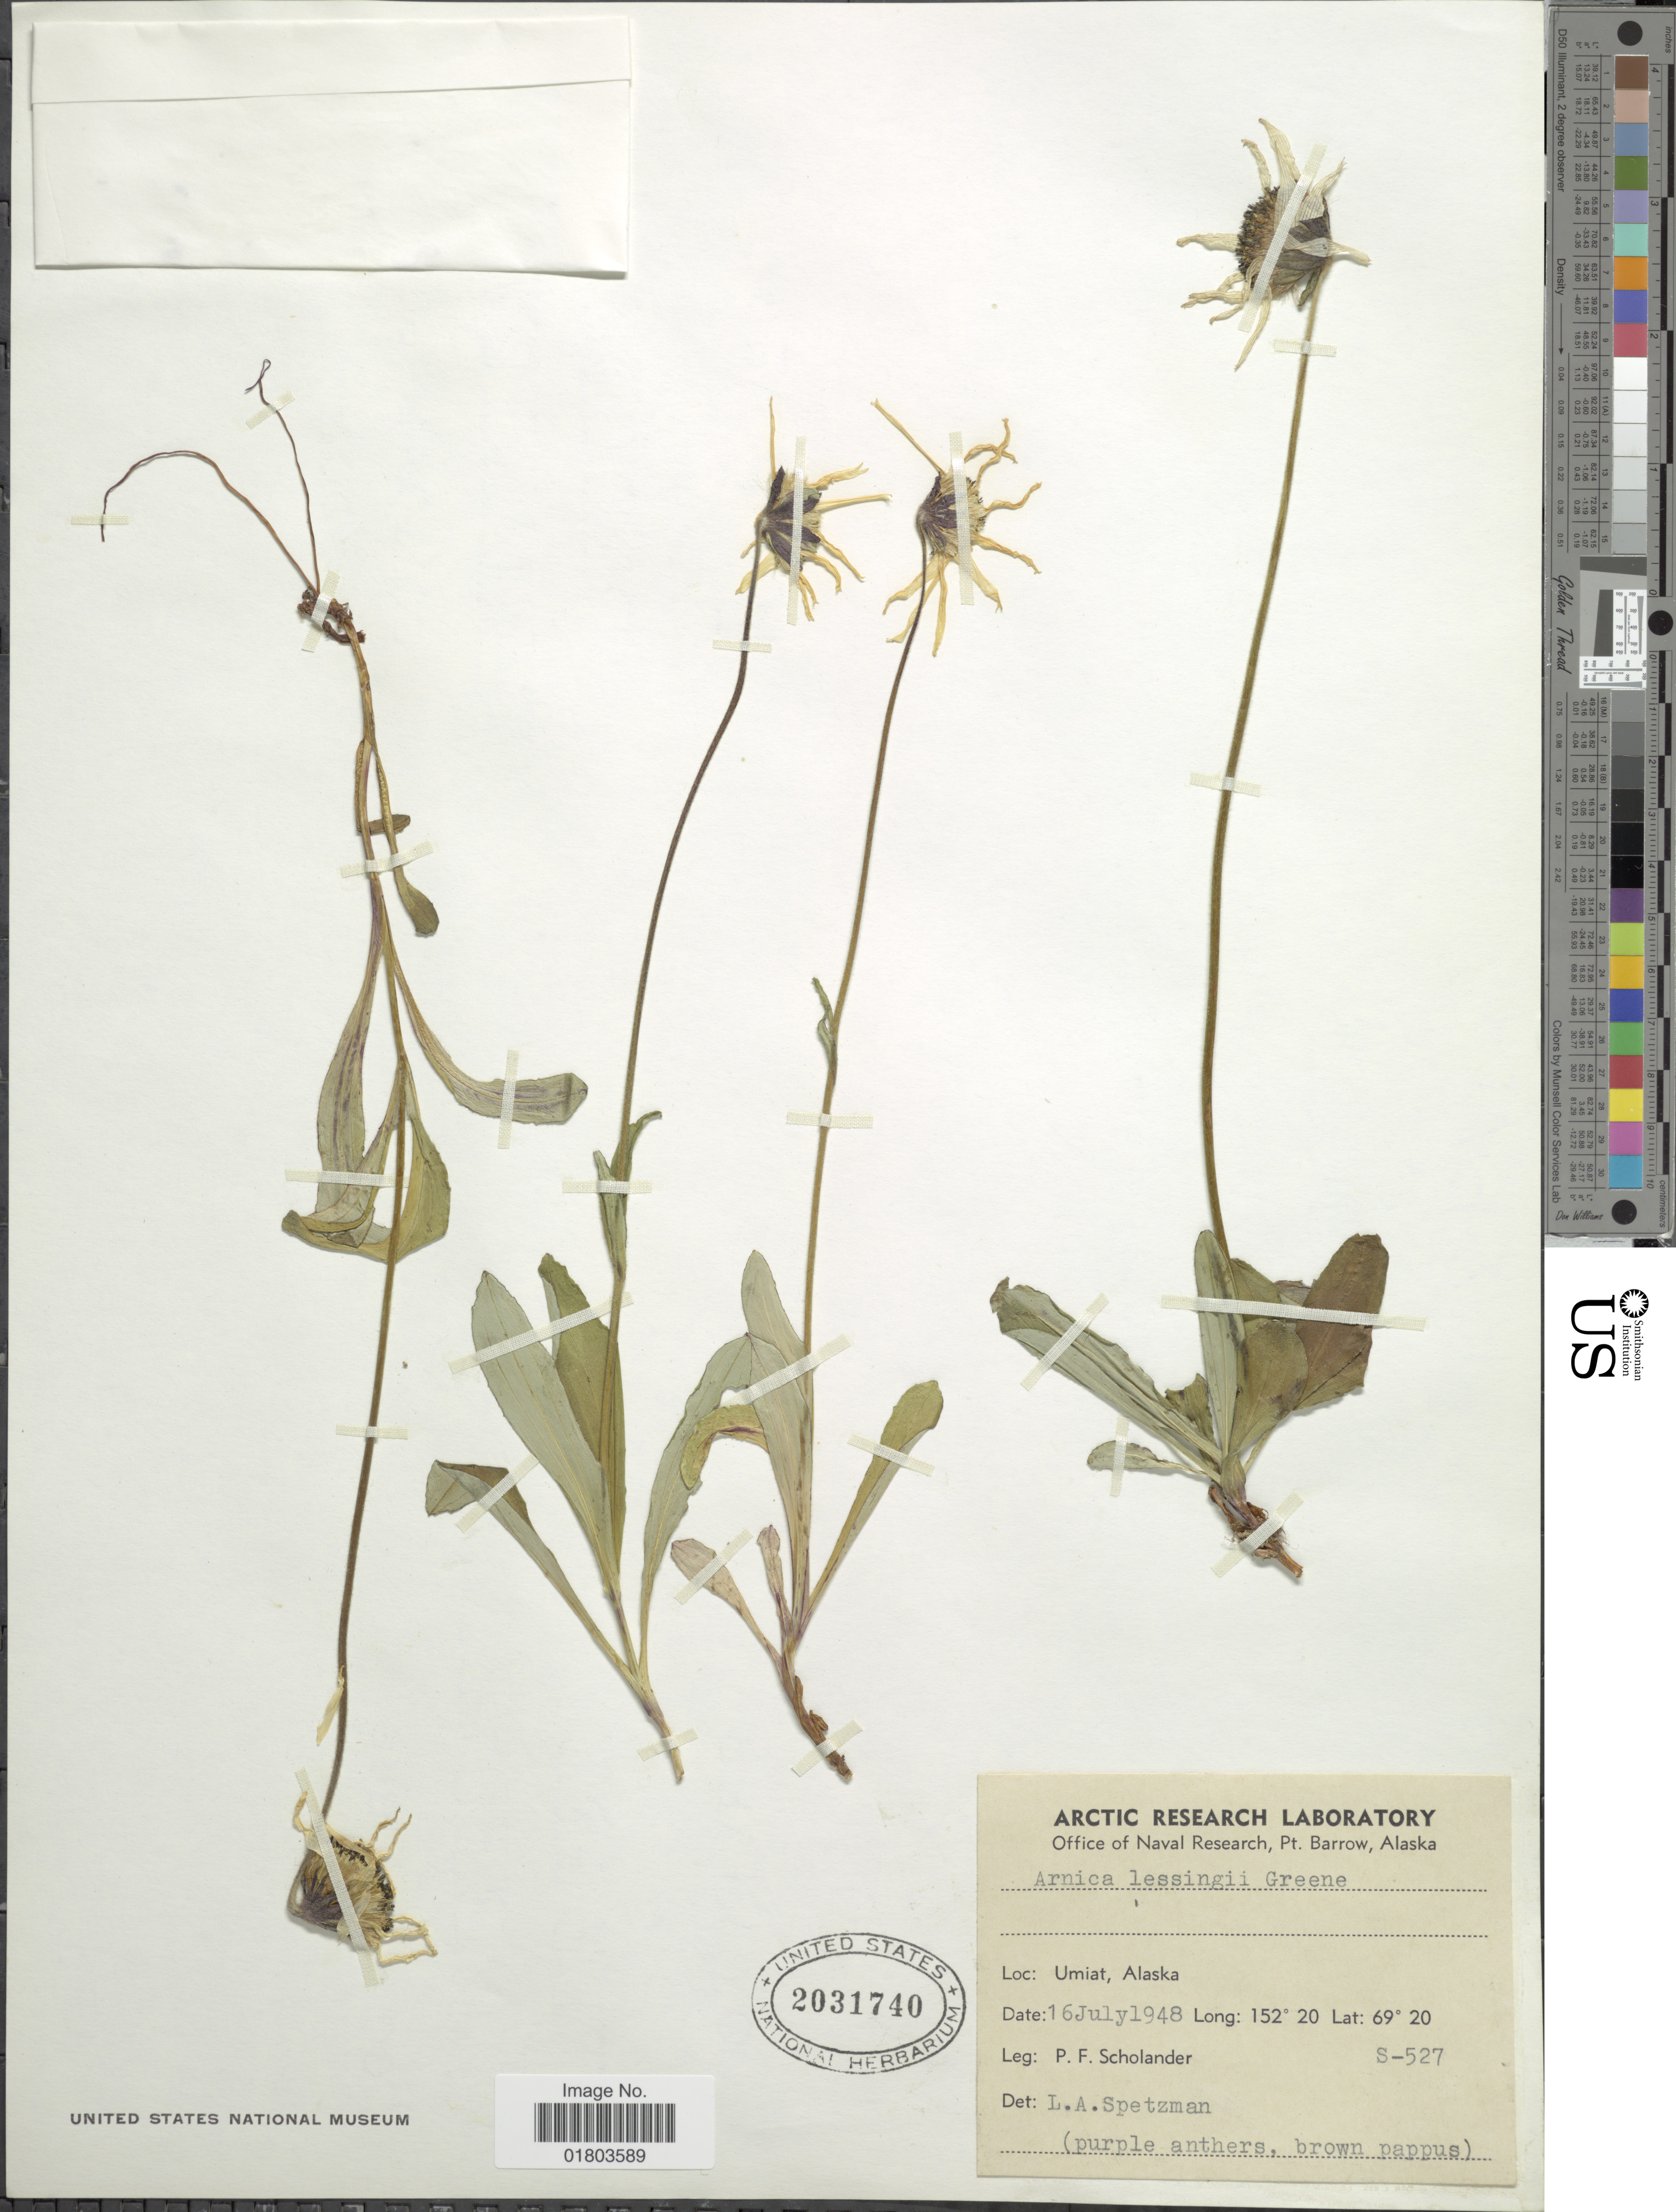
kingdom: Plantae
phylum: Tracheophyta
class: Magnoliopsida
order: Asterales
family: Asteraceae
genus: Arnica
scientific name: Arnica lessingii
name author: (Torr. & A. Gray) Greene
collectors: P. Scholander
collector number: S-527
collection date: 1948-07-16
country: United States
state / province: Alaska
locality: Umiat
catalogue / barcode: US 2031740